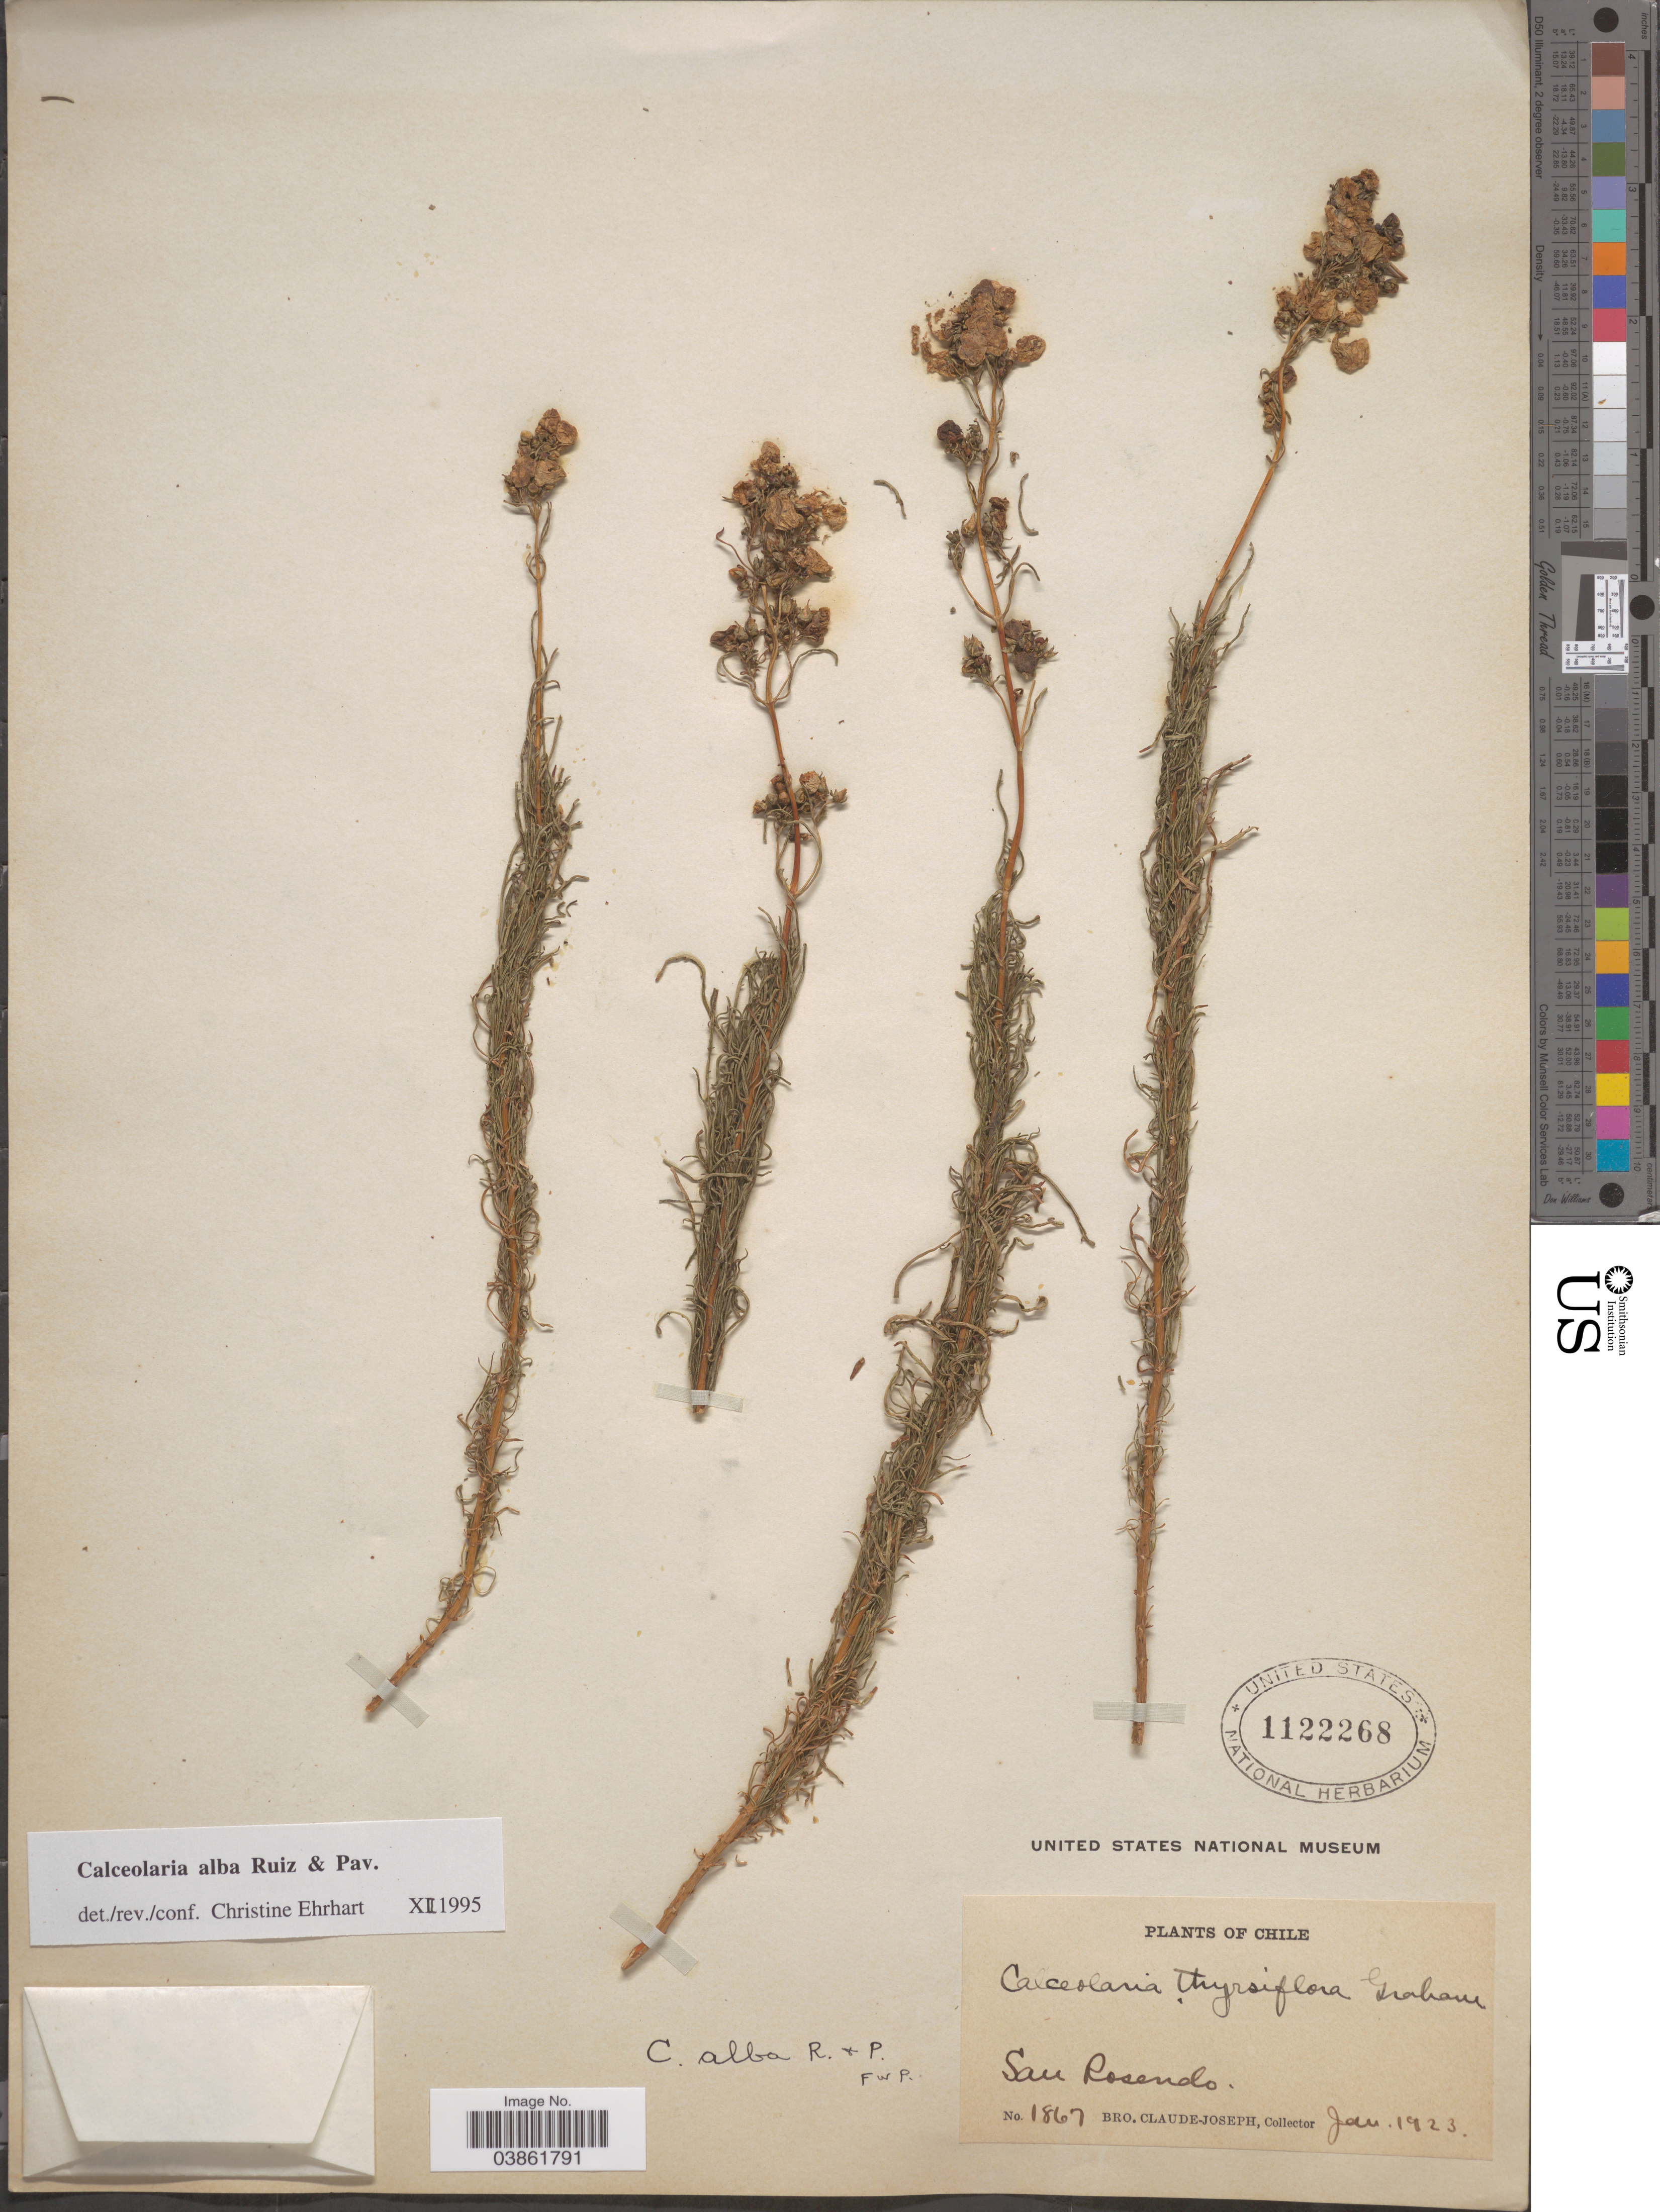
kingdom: Plantae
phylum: Tracheophyta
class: Magnoliopsida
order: Lamiales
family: Calceolariaceae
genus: Calceolaria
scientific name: Calceolaria alba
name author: Ruiz & Pav.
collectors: Bro. Claude-Joseph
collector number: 1867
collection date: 1923-01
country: Chile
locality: San Rosendo.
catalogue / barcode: US 1122268